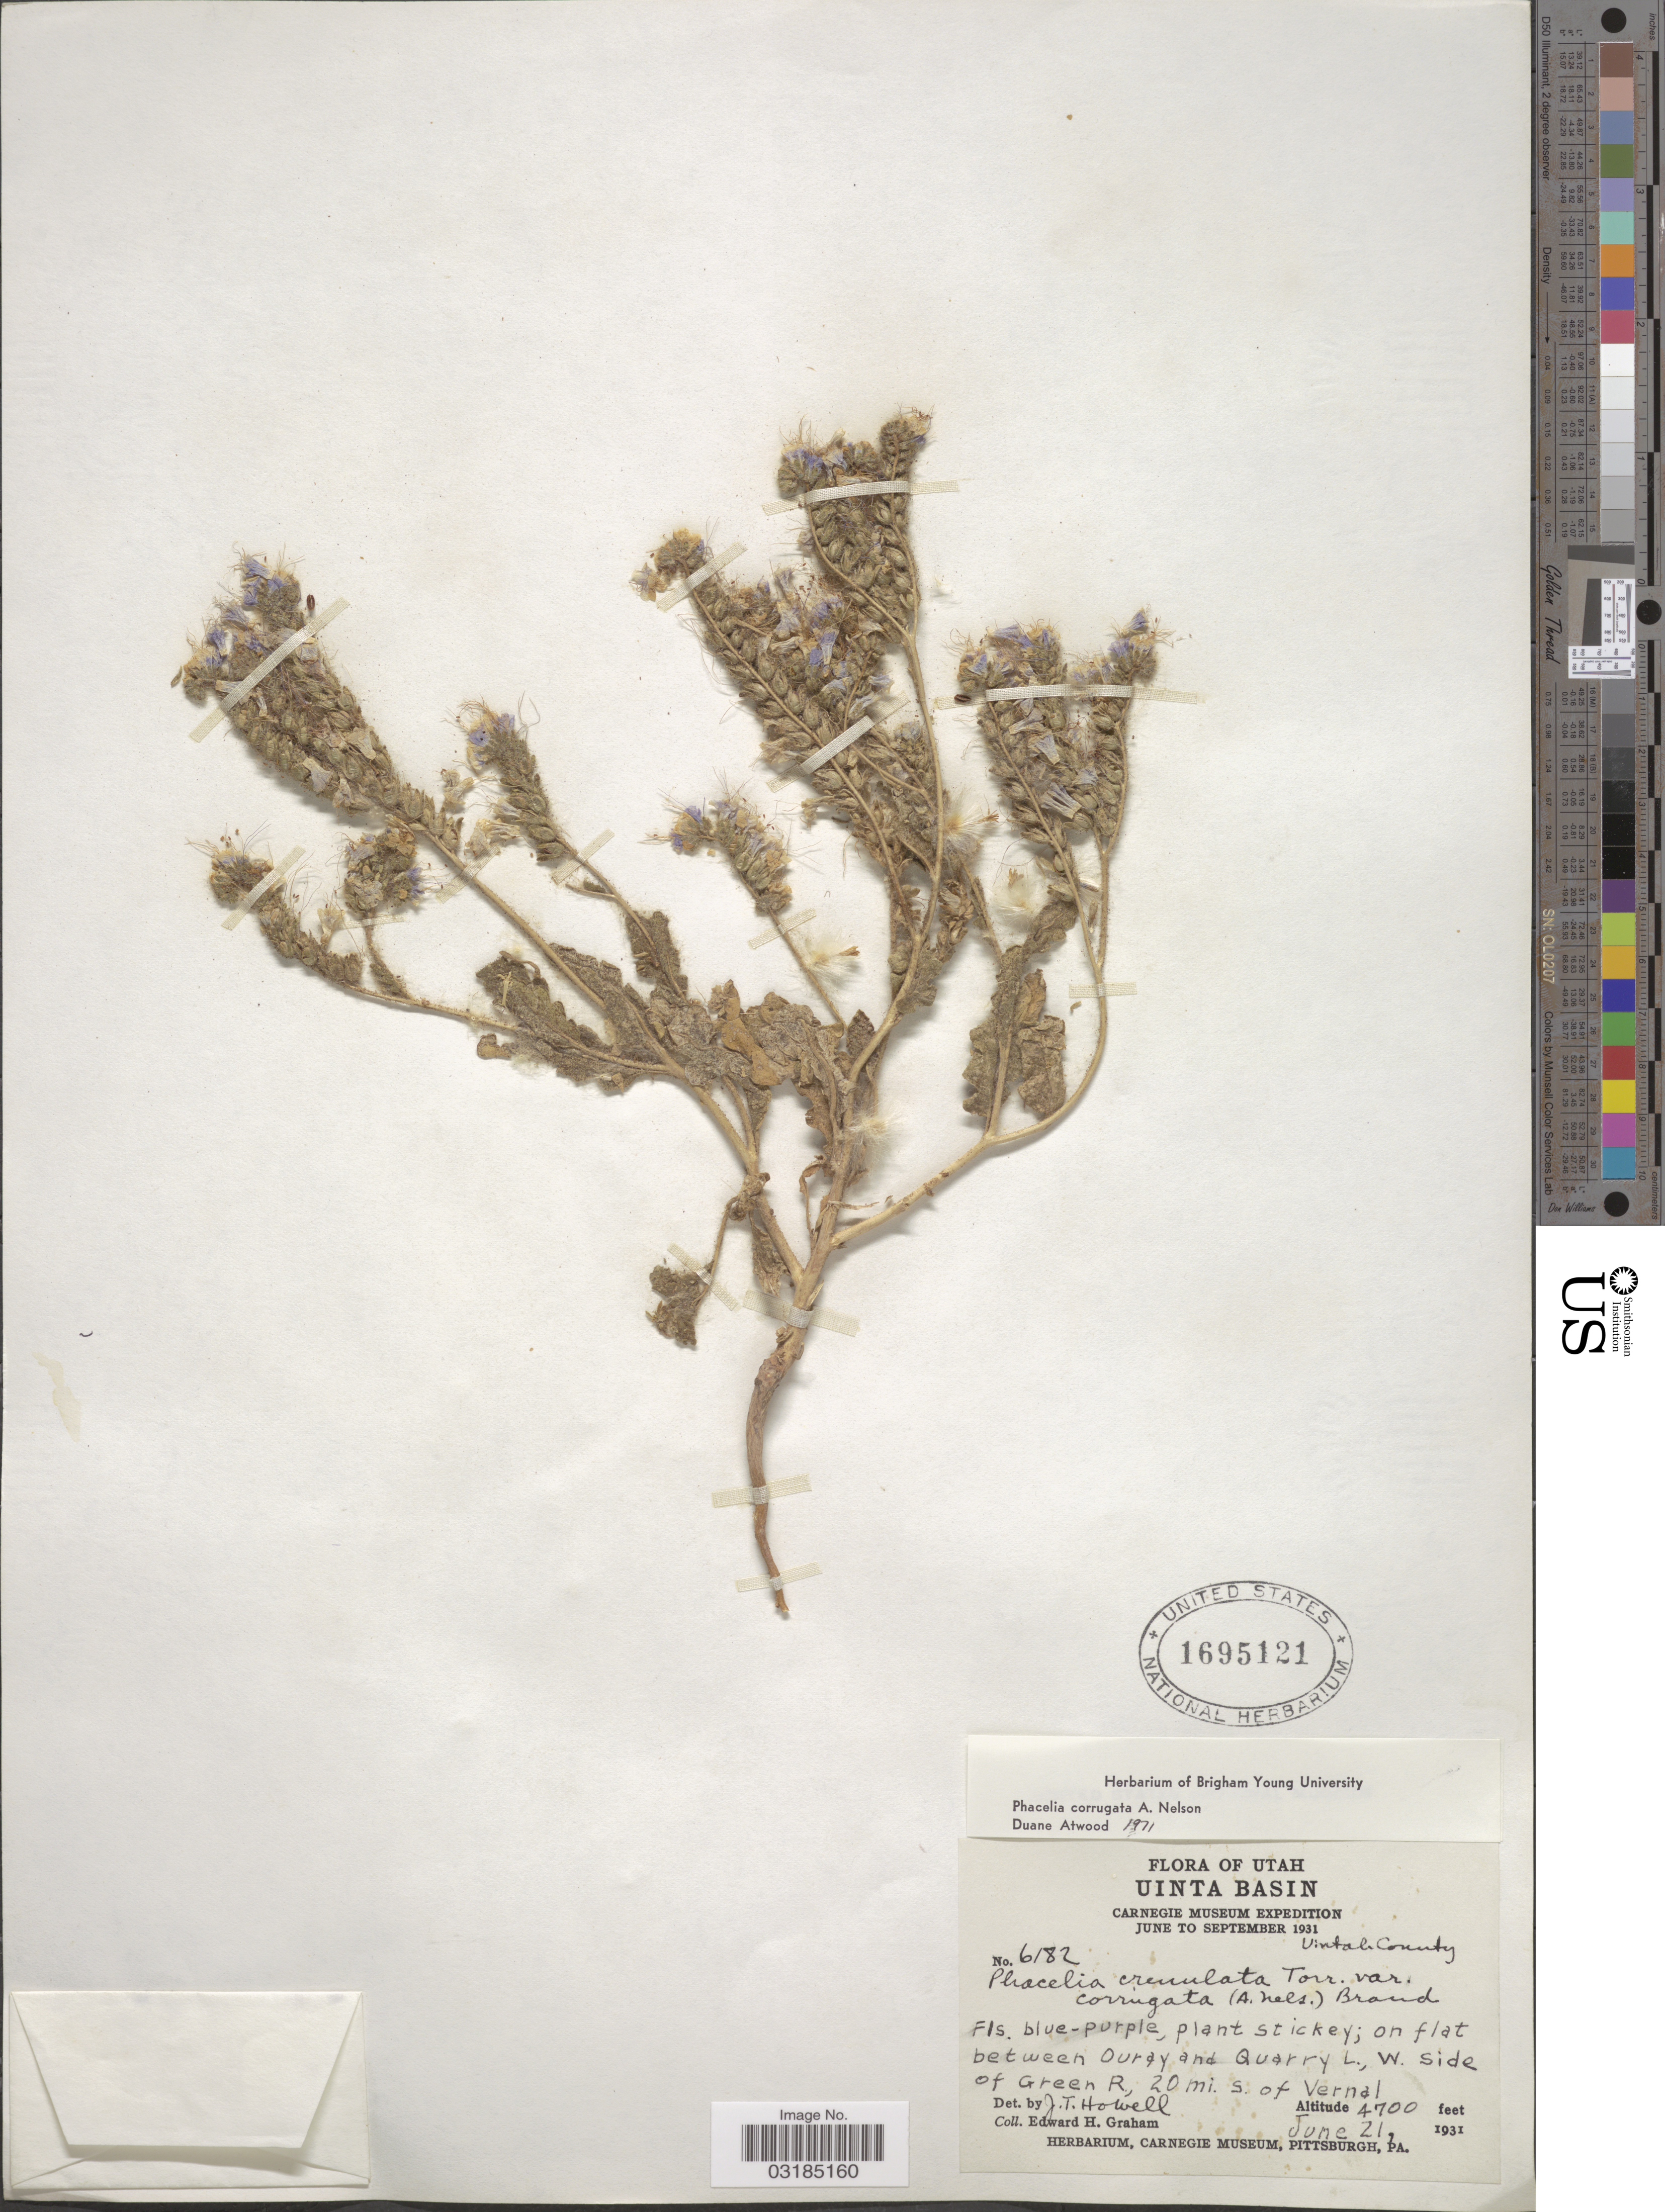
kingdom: Plantae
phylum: Tracheophyta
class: Magnoliopsida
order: Boraginales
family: Hydrophyllaceae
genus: Phacelia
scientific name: Phacelia corrugata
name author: A. Nelson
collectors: E. H. Graham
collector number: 6182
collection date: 1931-06-21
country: United States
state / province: Utah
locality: Uinta Basin. On flat between Ouray and Quarry L., w. side of Green R., 20 mi. s. of Vernal.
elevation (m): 1433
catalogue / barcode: US 1695121